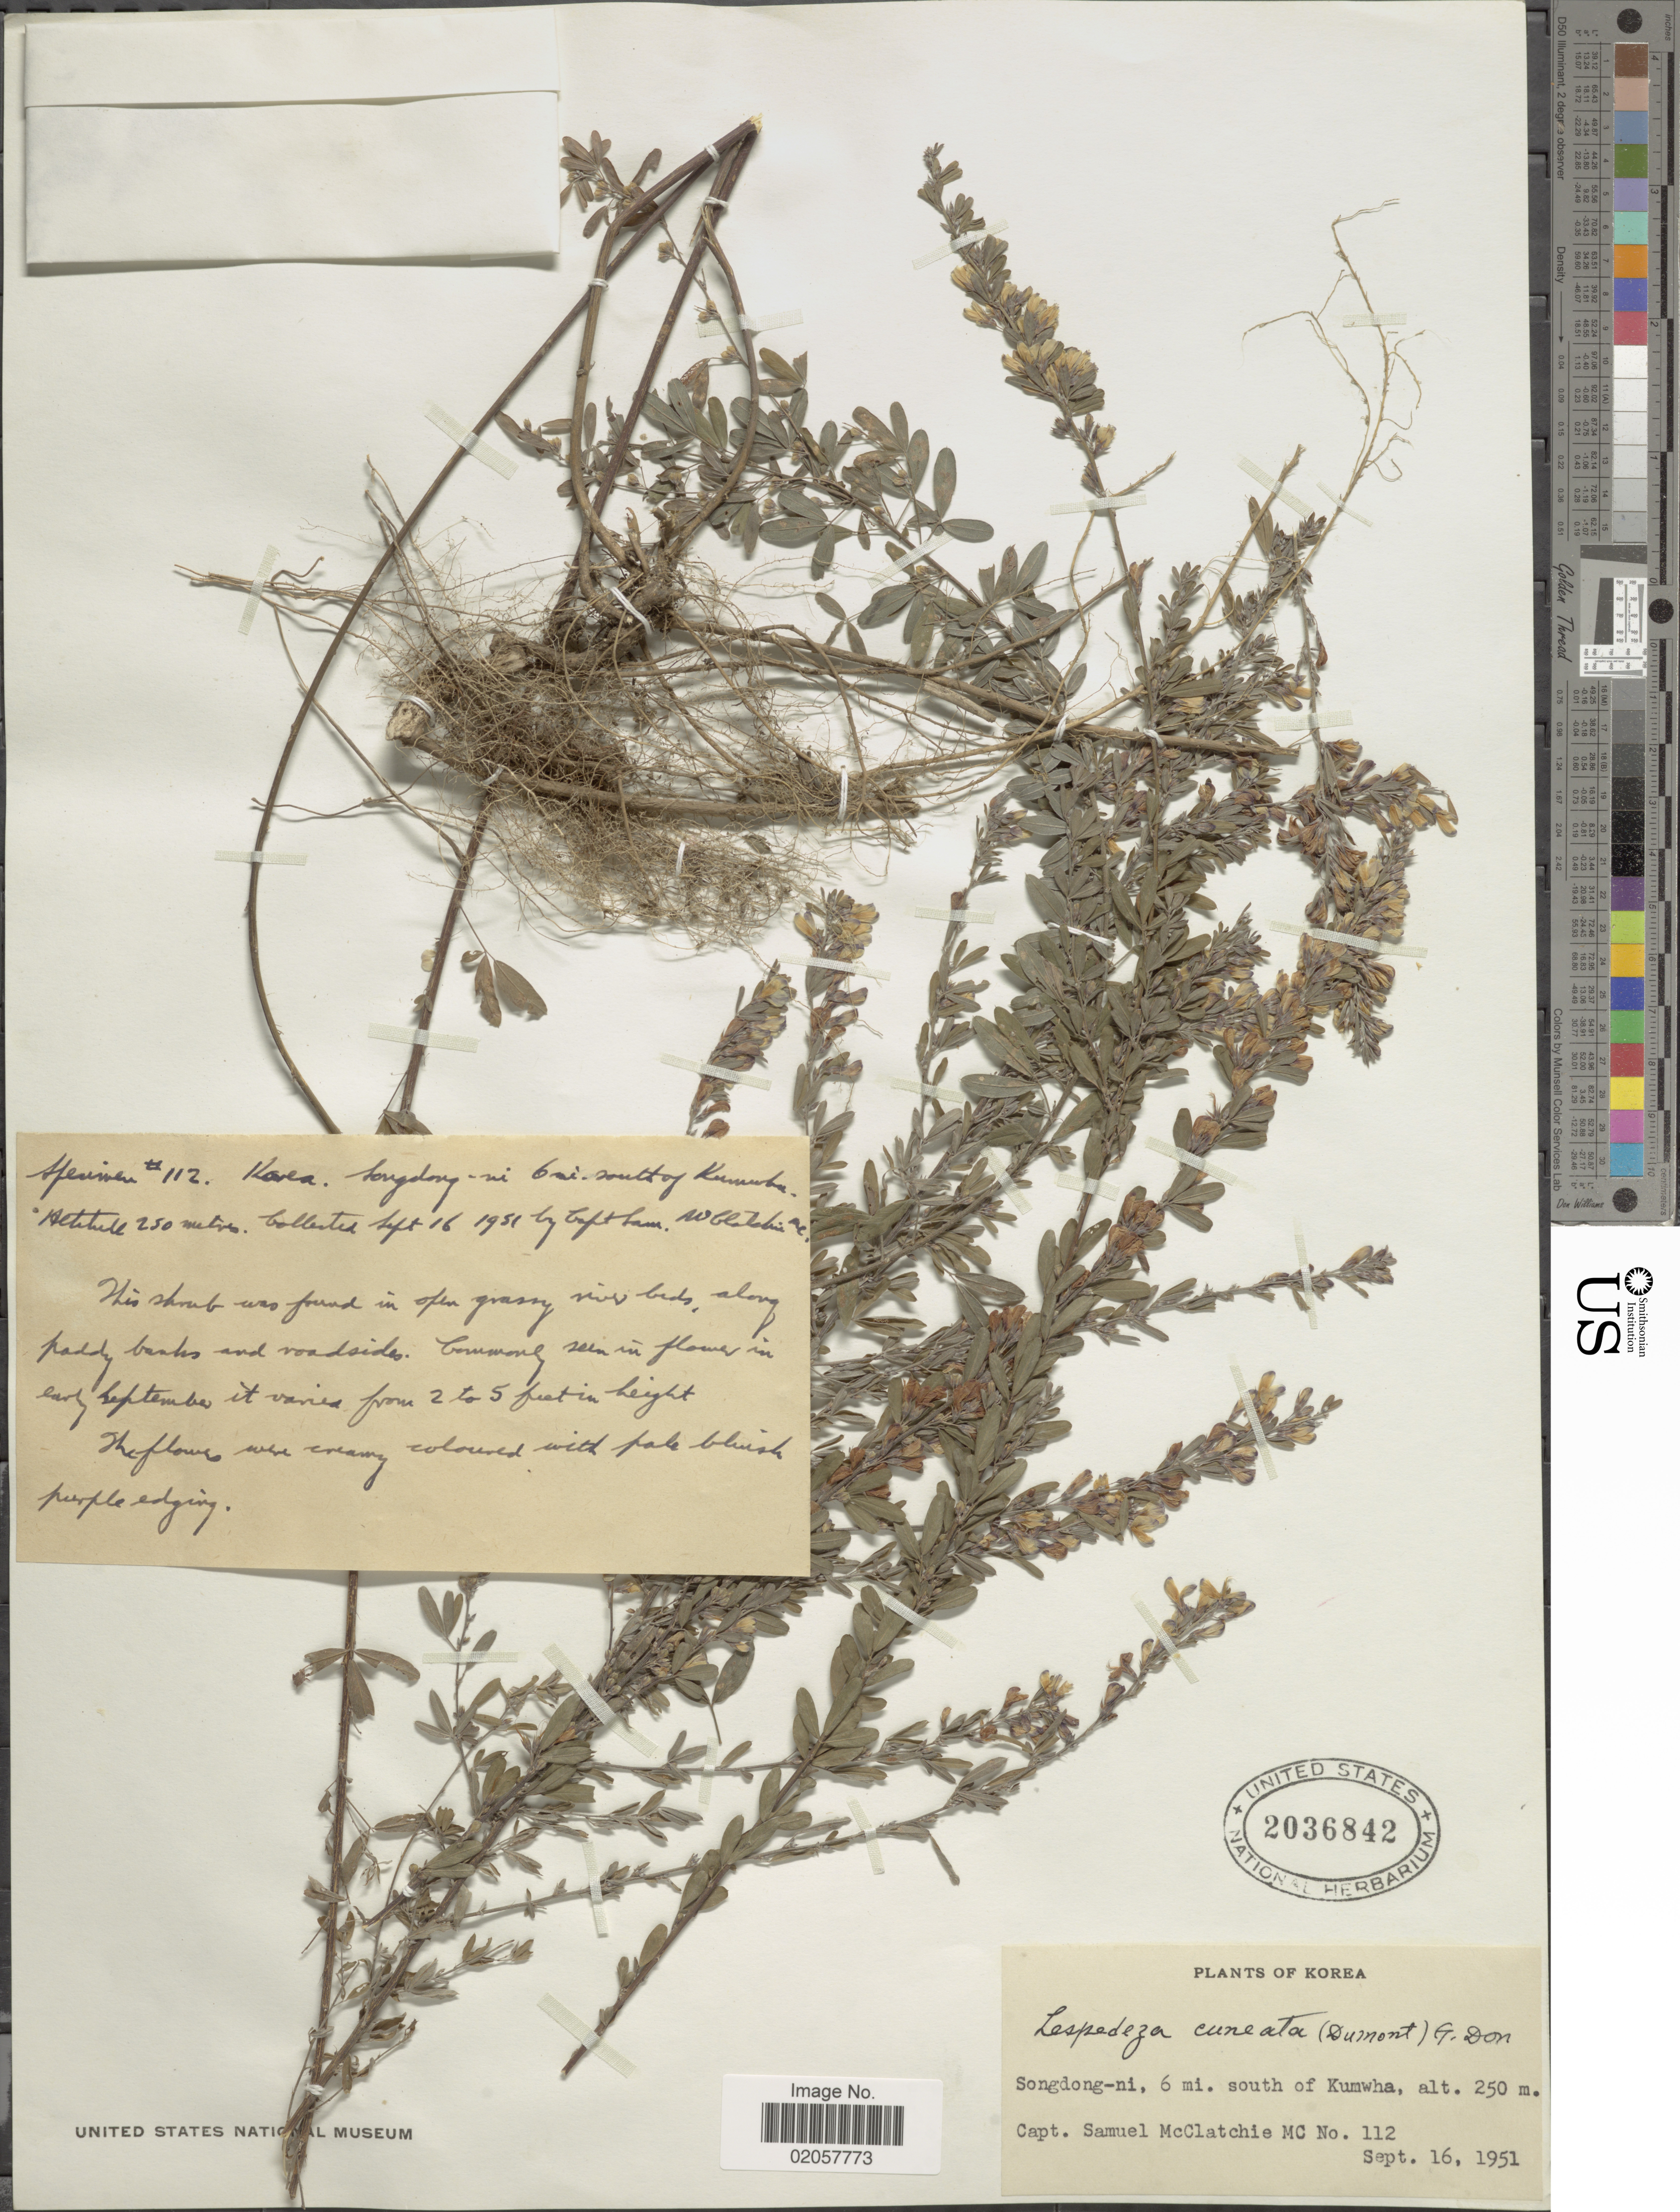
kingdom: Plantae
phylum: Tracheophyta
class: Magnoliopsida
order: Fabales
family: Fabaceae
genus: Lespedeza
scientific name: Lespedeza juncea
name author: (L. f.) Pers.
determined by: Strong, Mark T., (BOT), Smithsonian Institution - National Museum of Natural History (UNITED STATES)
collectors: S. McClatchie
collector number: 112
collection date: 1951-09-16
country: South Korea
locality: Songdong-ni, 6 mi. south of Kumwha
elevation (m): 250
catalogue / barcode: US 2036842